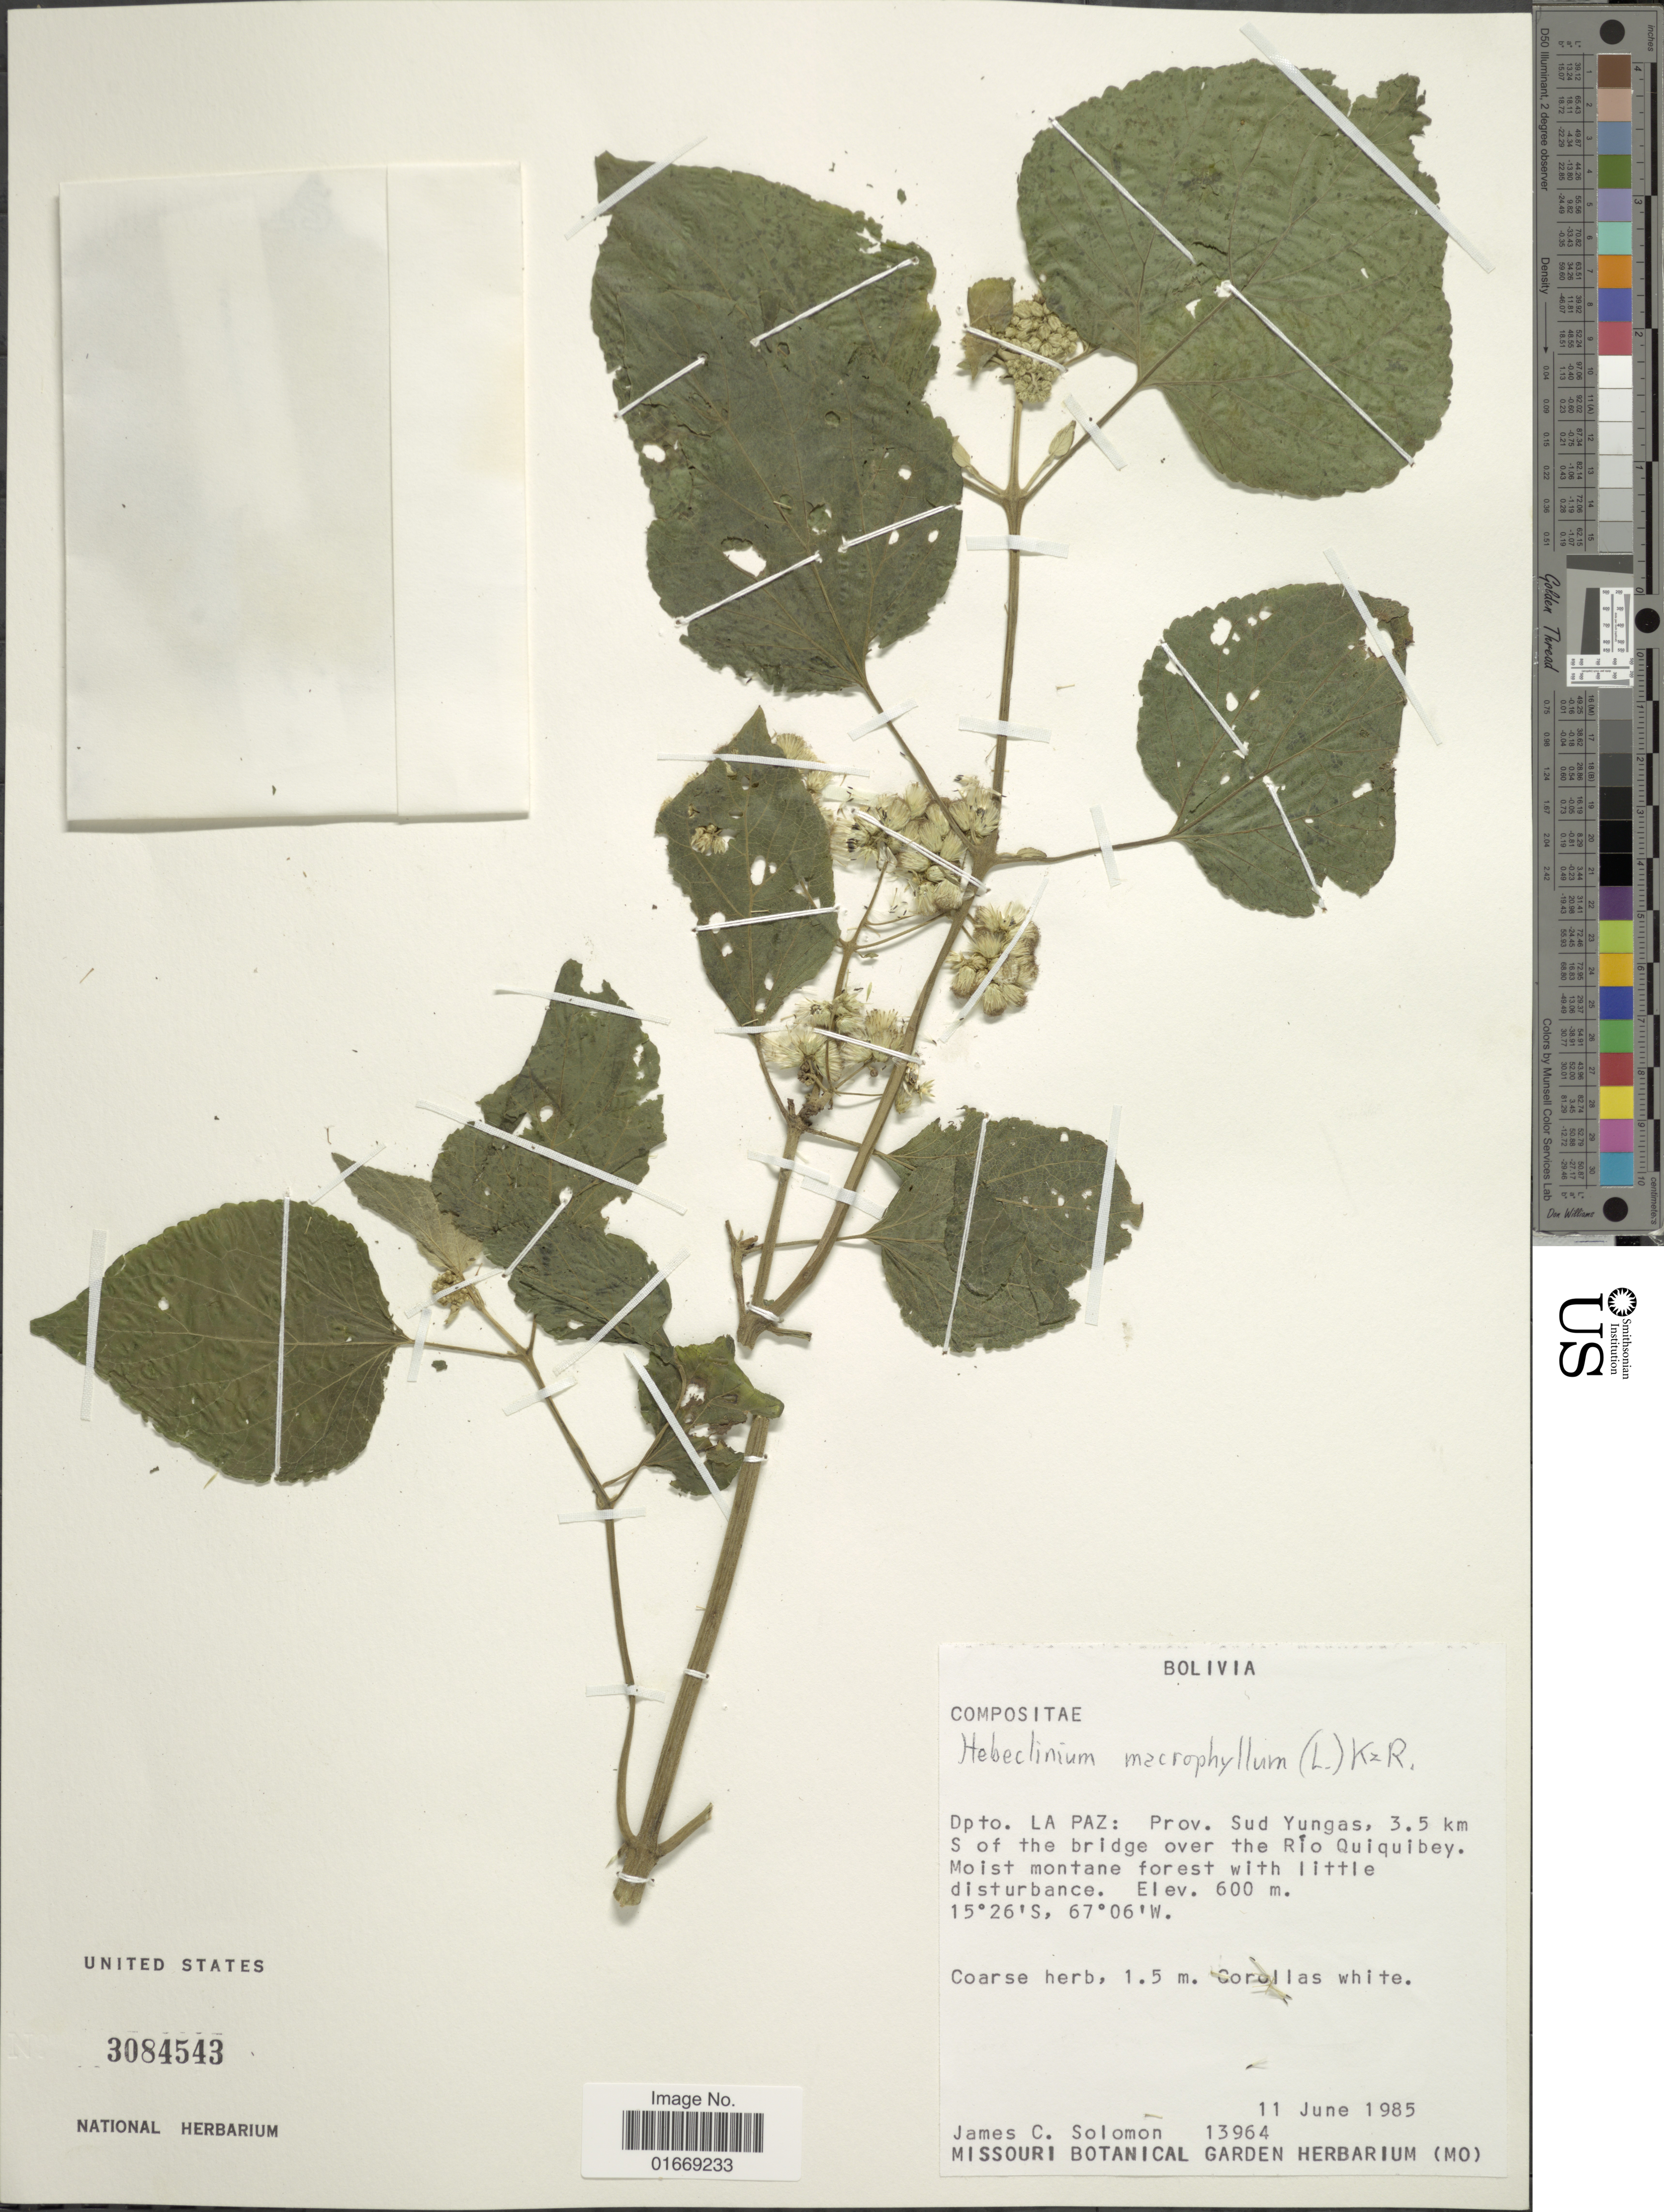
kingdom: Plantae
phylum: Tracheophyta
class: Magnoliopsida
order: Asterales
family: Asteraceae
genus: Hebeclinium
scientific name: Hebeclinium macrophyllum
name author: (L.) DC.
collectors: J. C. Solomon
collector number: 13964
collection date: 1985-06-11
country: Bolivia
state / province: La Paz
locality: Dpto. La Paz: Prov. Sud Yungas, 3.5 km S of the bridge over the Rio Quiquibey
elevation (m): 600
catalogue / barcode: US 3084543